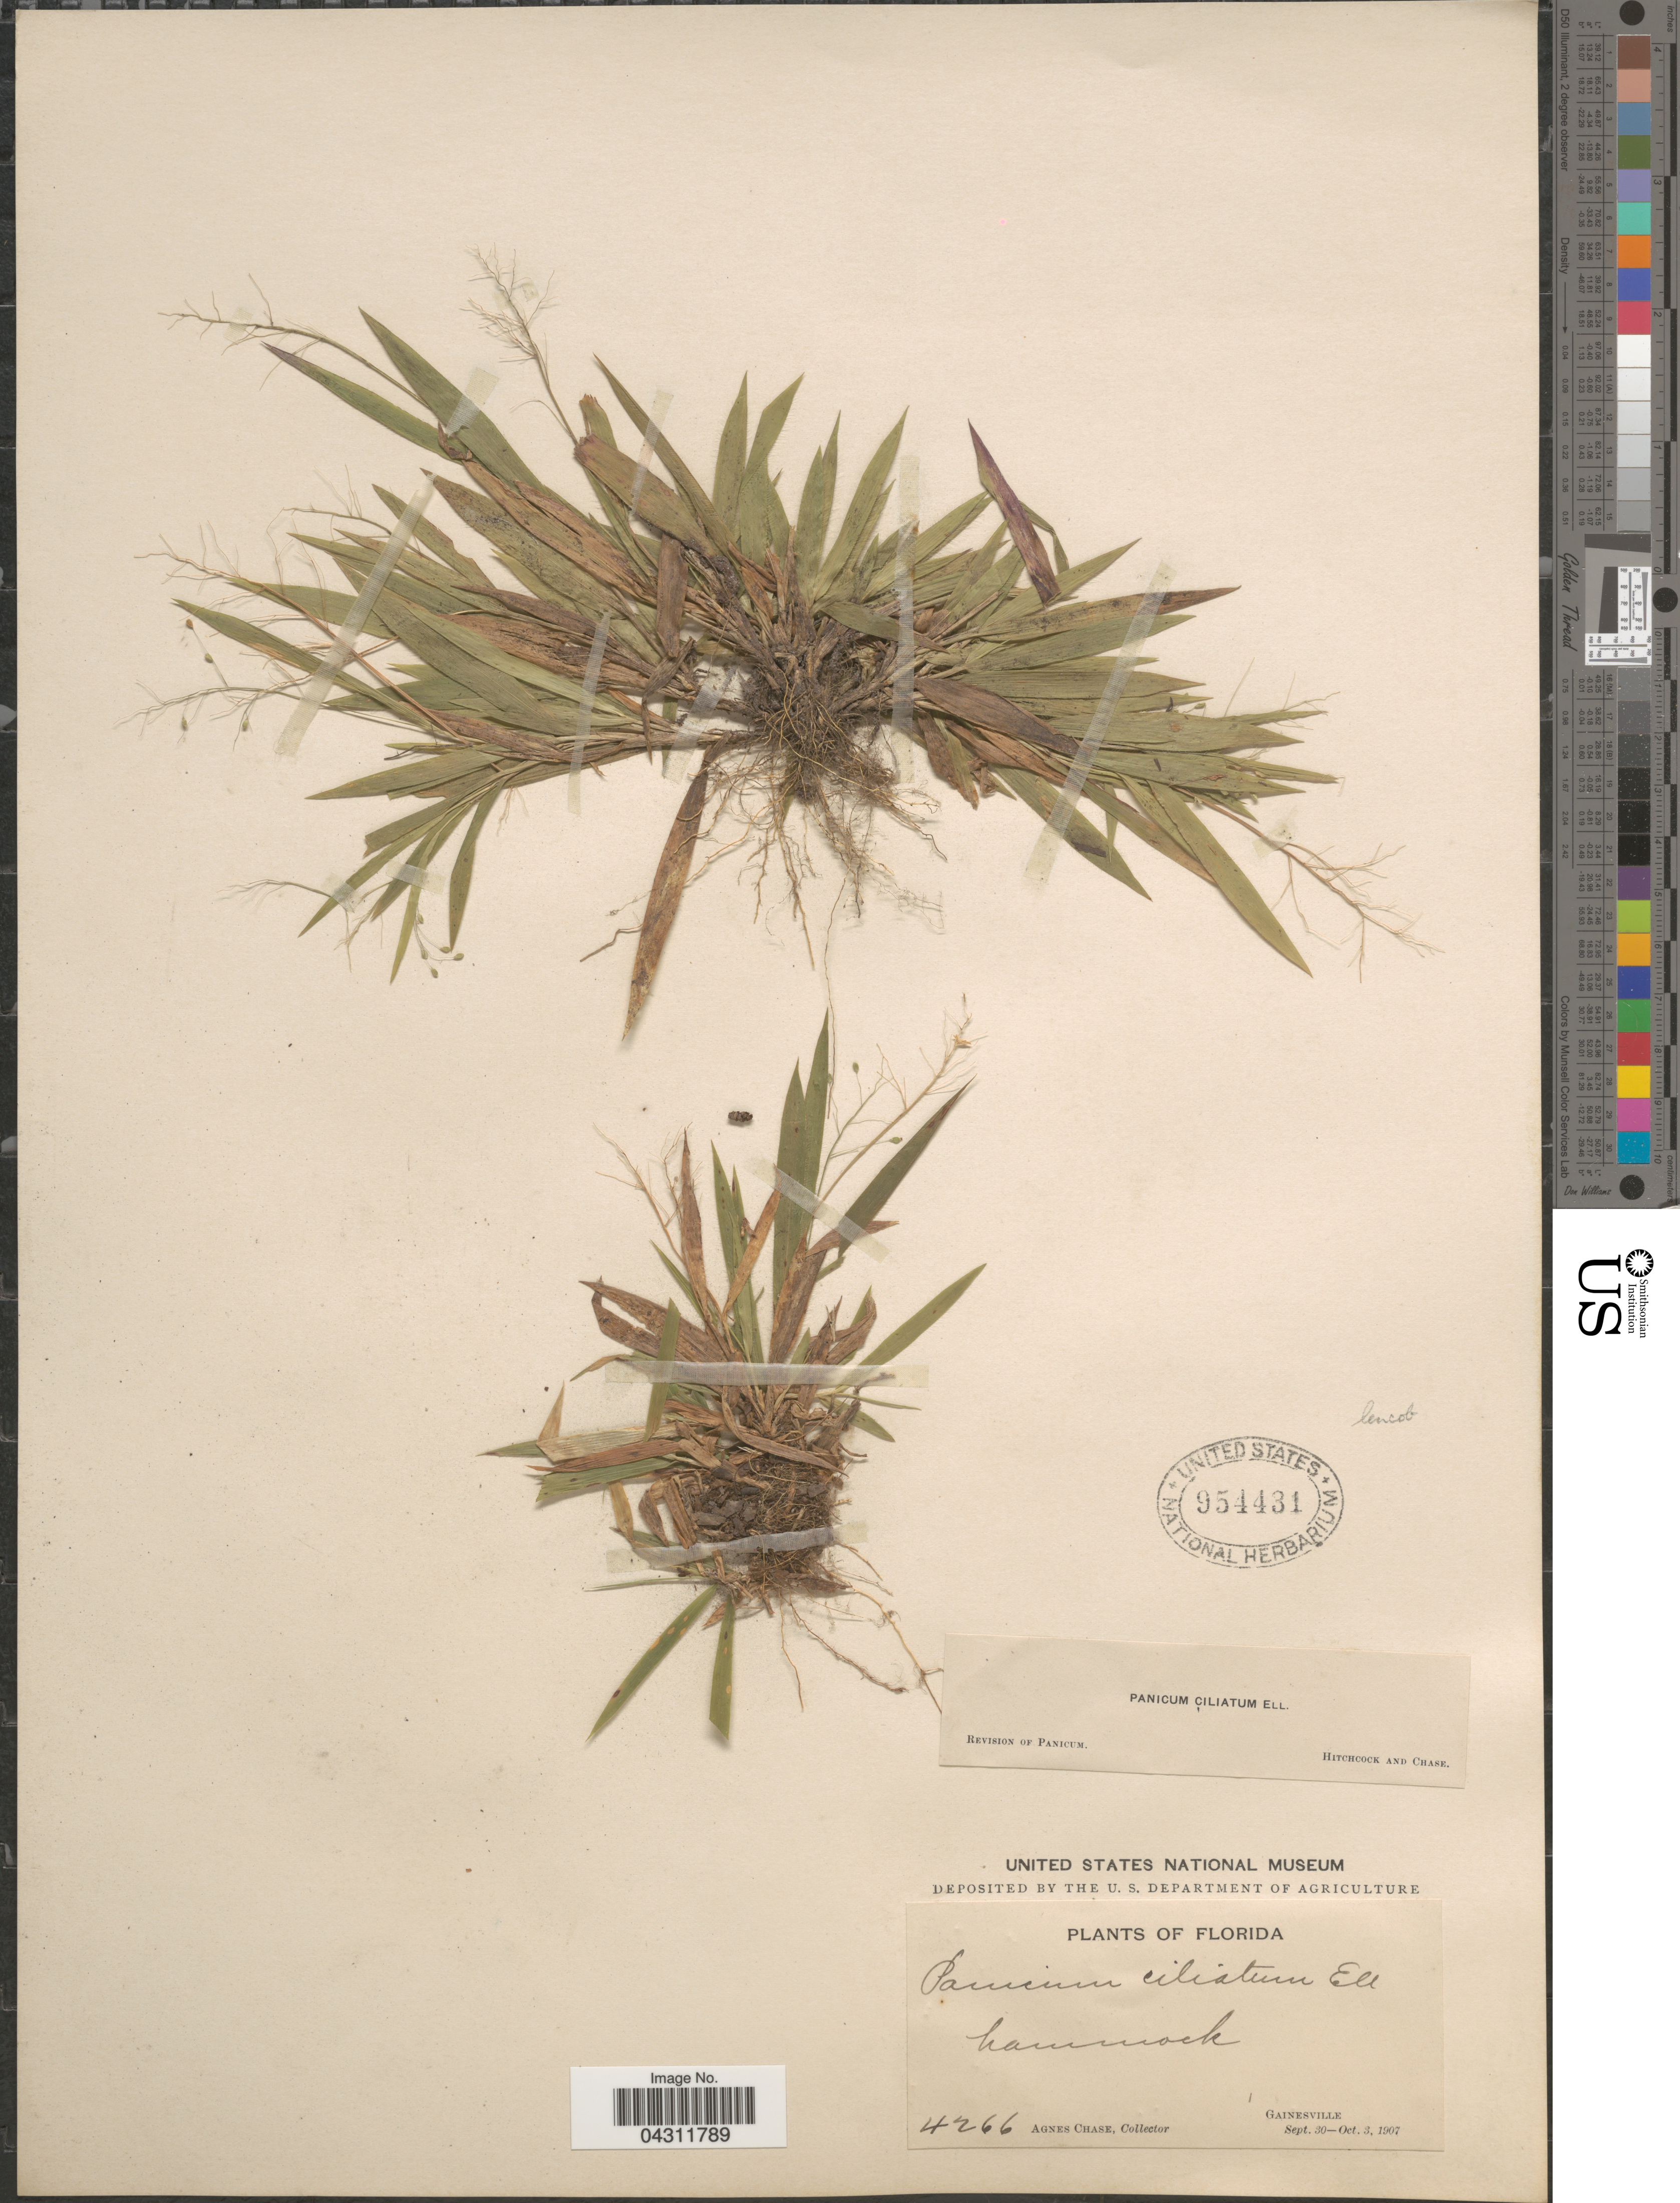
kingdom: Plantae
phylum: Tracheophyta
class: Liliopsida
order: Poales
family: Poaceae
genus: Dichanthelium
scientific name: Dichanthelium strigosum var. leucoblepharis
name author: (Trin.) Freckmann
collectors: A. Chase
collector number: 4266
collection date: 1907-09-30/1907-10-03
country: United States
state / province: Florida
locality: Hammock. Gainesville.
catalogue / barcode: US 954431